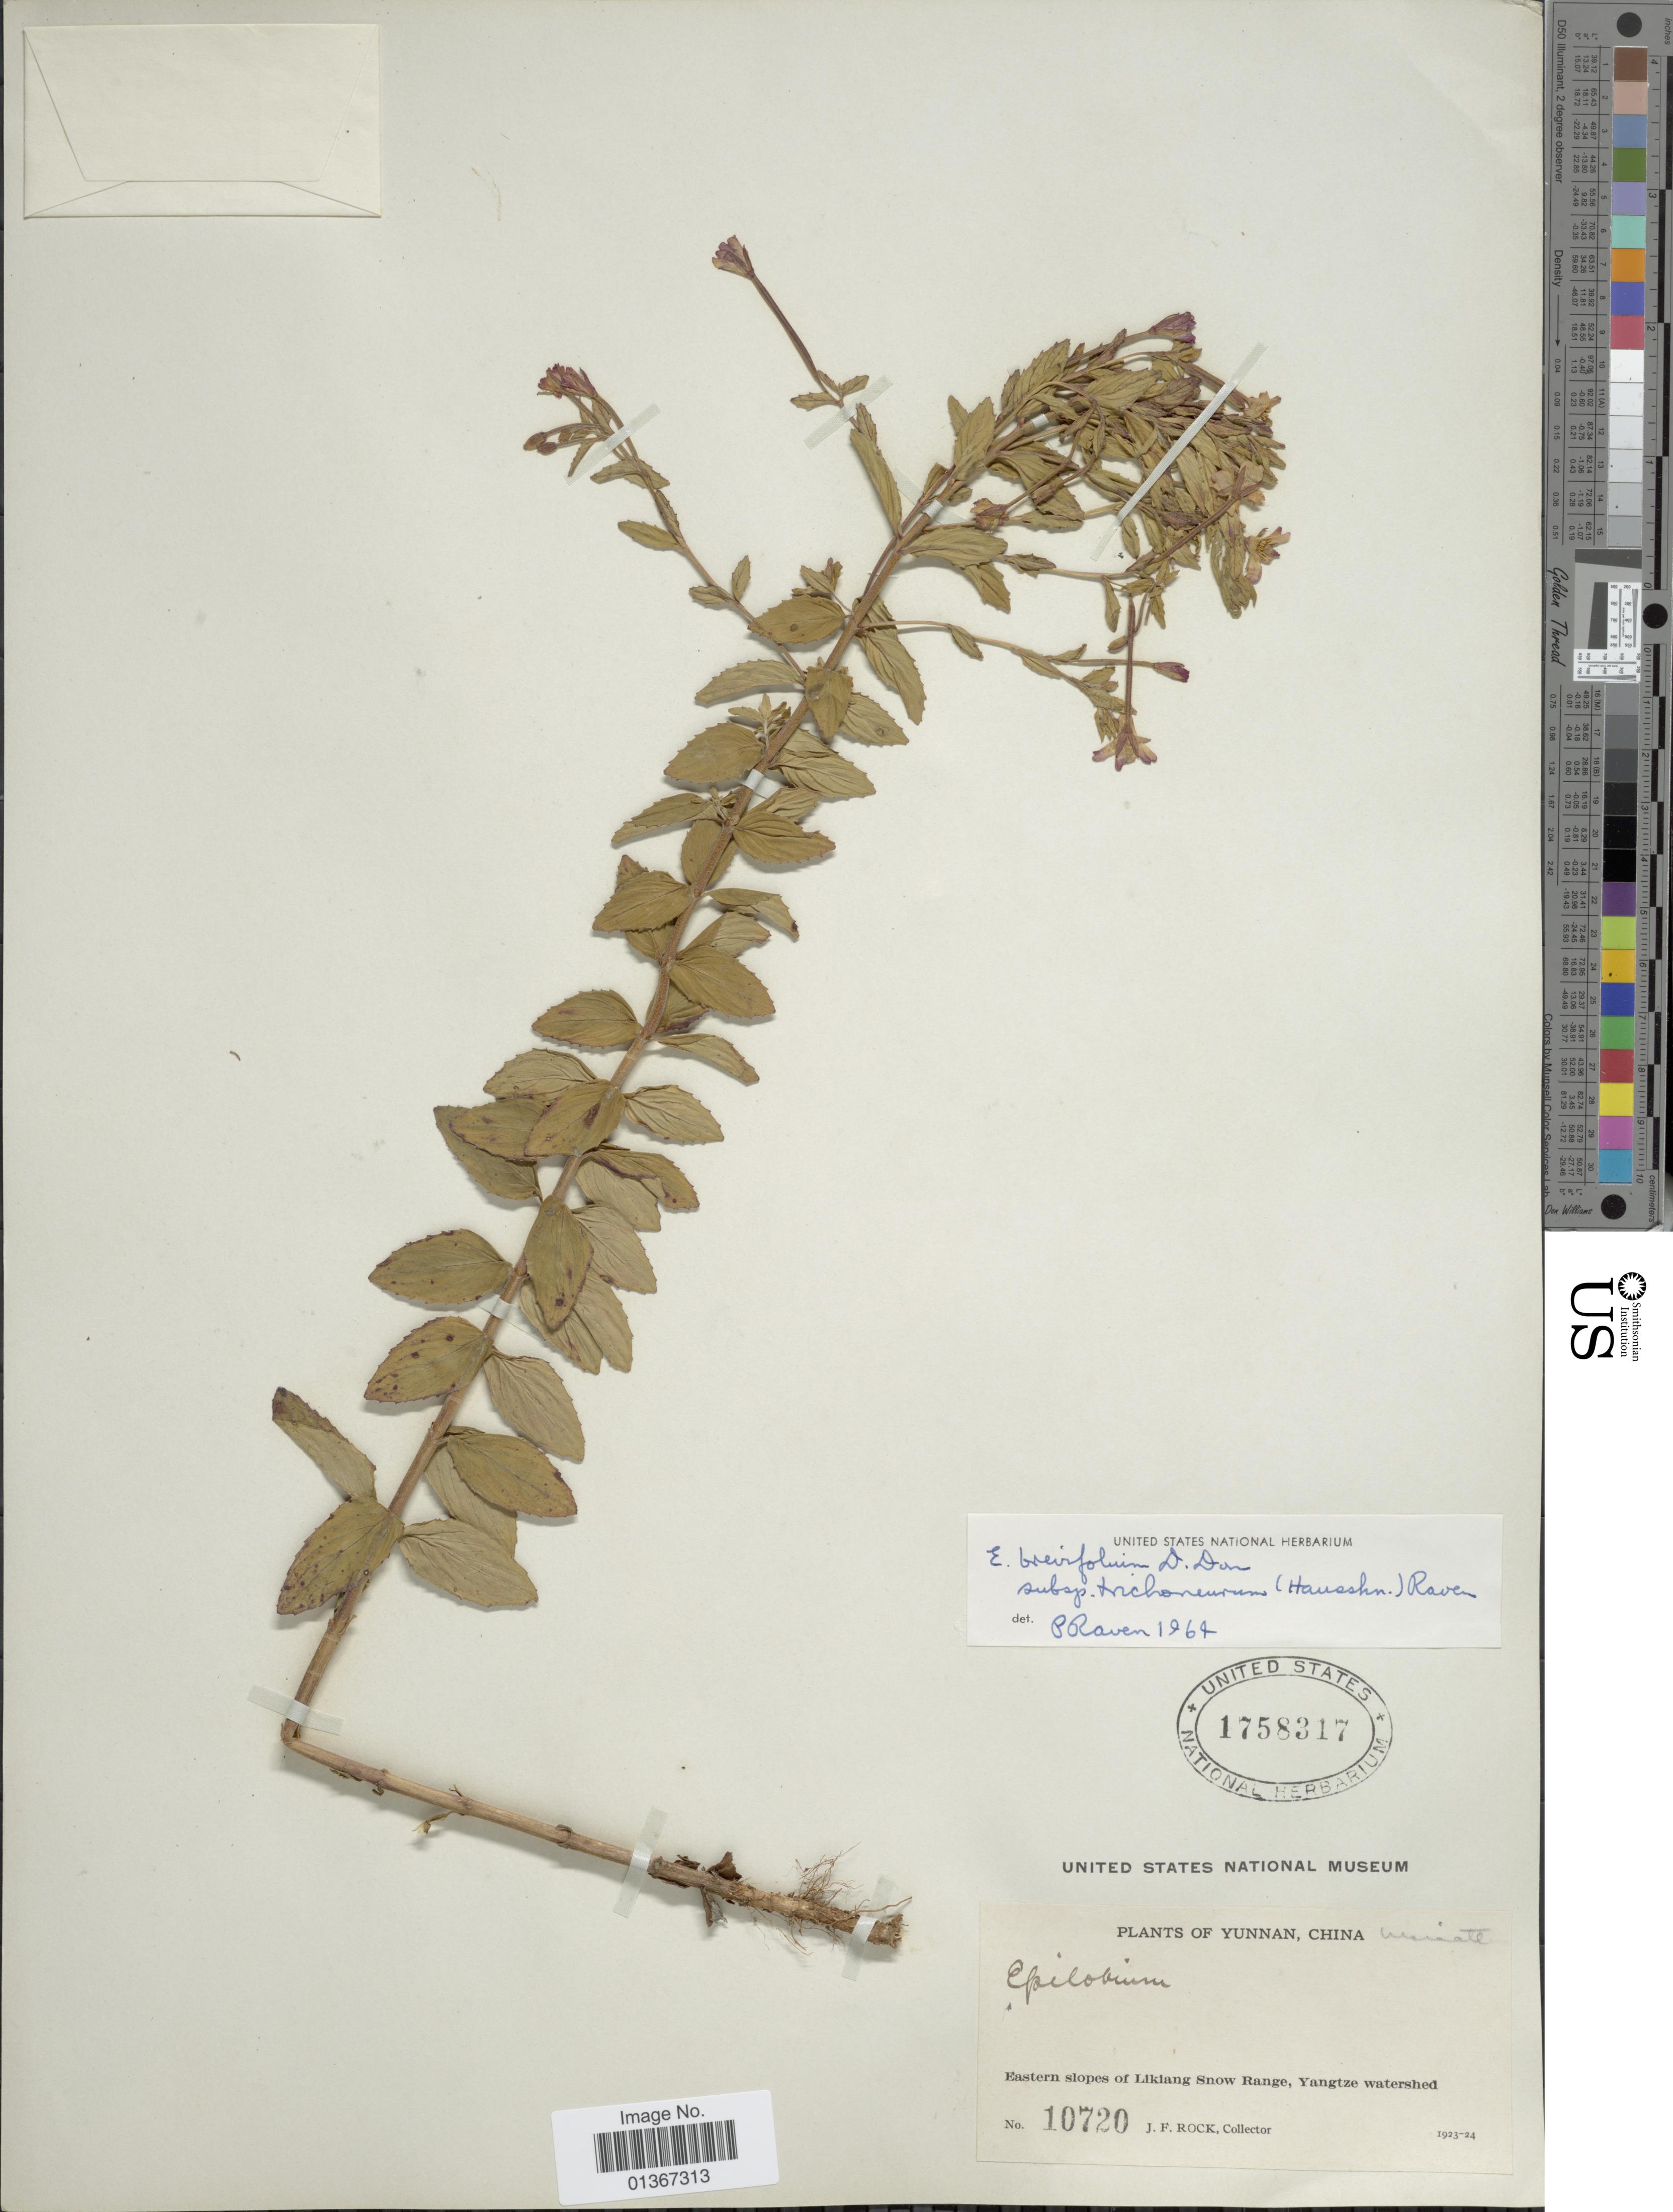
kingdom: Plantae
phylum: Tracheophyta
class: Magnoliopsida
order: Myrtales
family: Onagraceae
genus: Epilobium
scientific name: Epilobium brevifolium subsp. trichoneurum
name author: (Hausskn.) P.H. Raven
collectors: J. Rock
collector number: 10720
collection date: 1923/1924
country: China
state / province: Yunnan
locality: Eastern slopes of Likiang Snow Range, Yangtze watershed.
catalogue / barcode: US 1758317